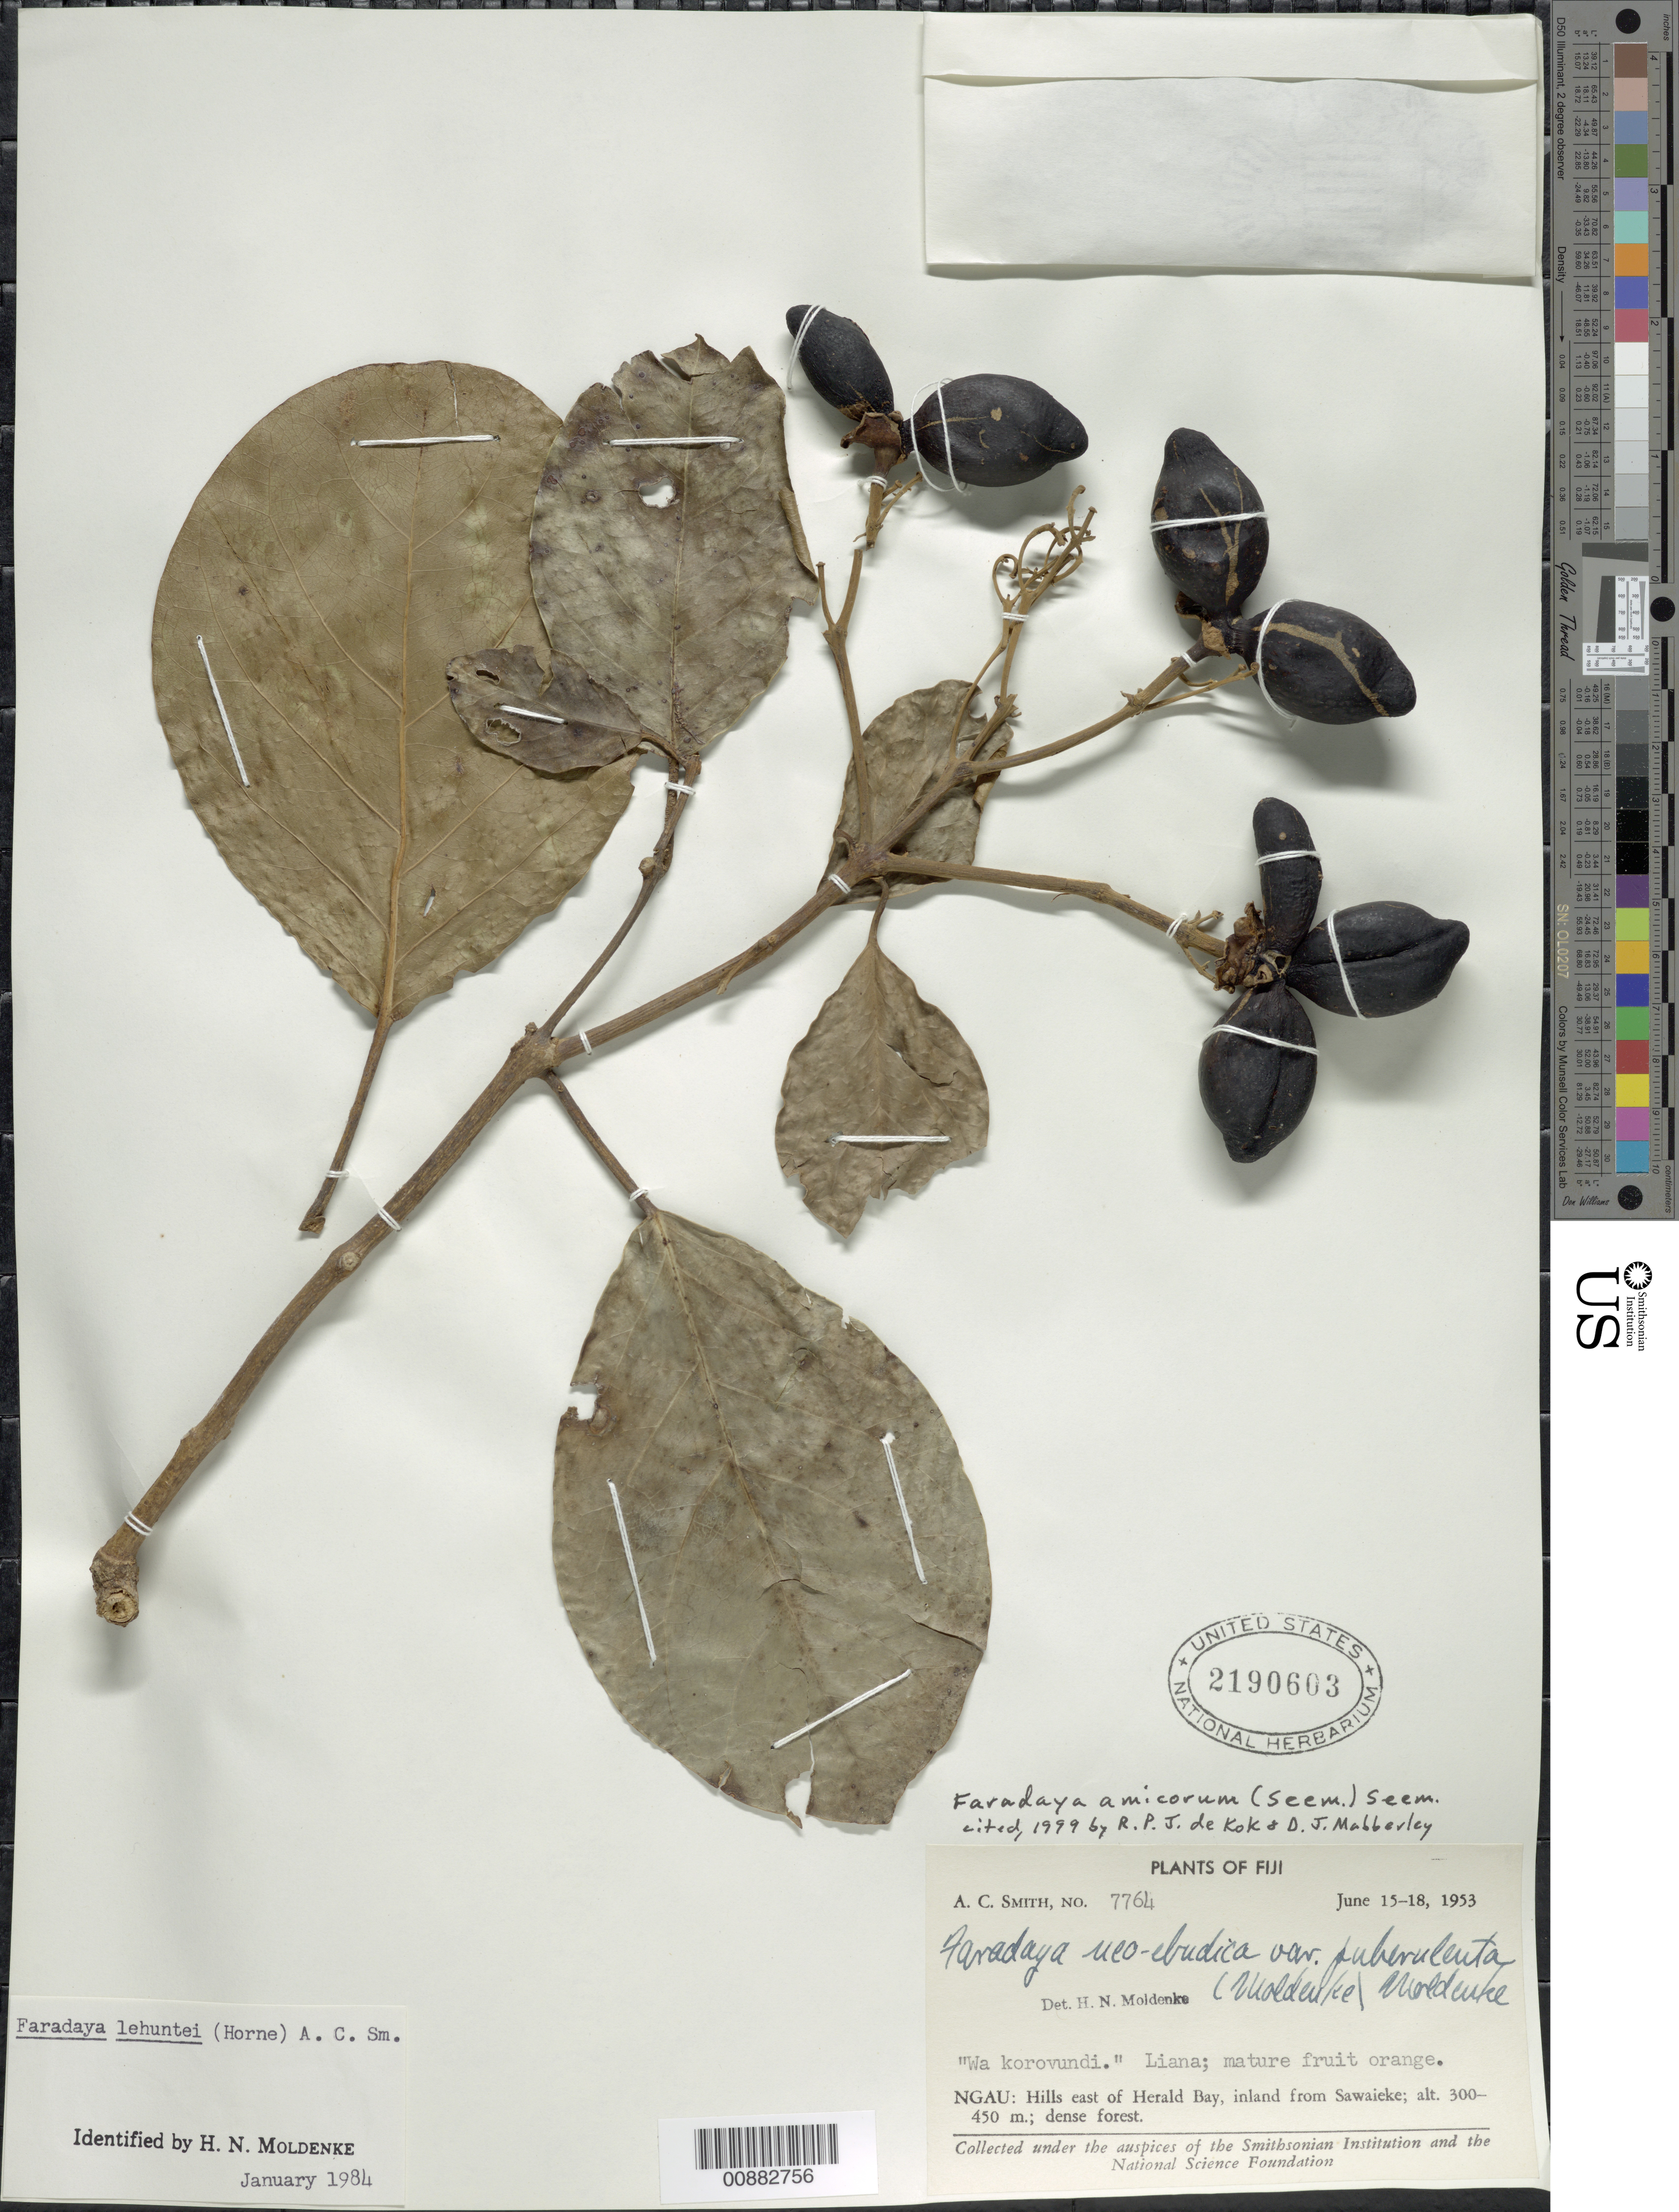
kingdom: Plantae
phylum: Tracheophyta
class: Magnoliopsida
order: Lamiales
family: Lamiaceae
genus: Faradaya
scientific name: Faradaya amicorum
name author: (Seem.) Seem.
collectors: C. A. Smith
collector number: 7764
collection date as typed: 15 Jun 1953 to 18 Jun 1953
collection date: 1953-06-15/1953-06-18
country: Fiji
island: Gau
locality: Hills E of Herald Bay, inland from Sawaieke. (Ngau I.)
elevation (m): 300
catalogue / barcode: US 2190603